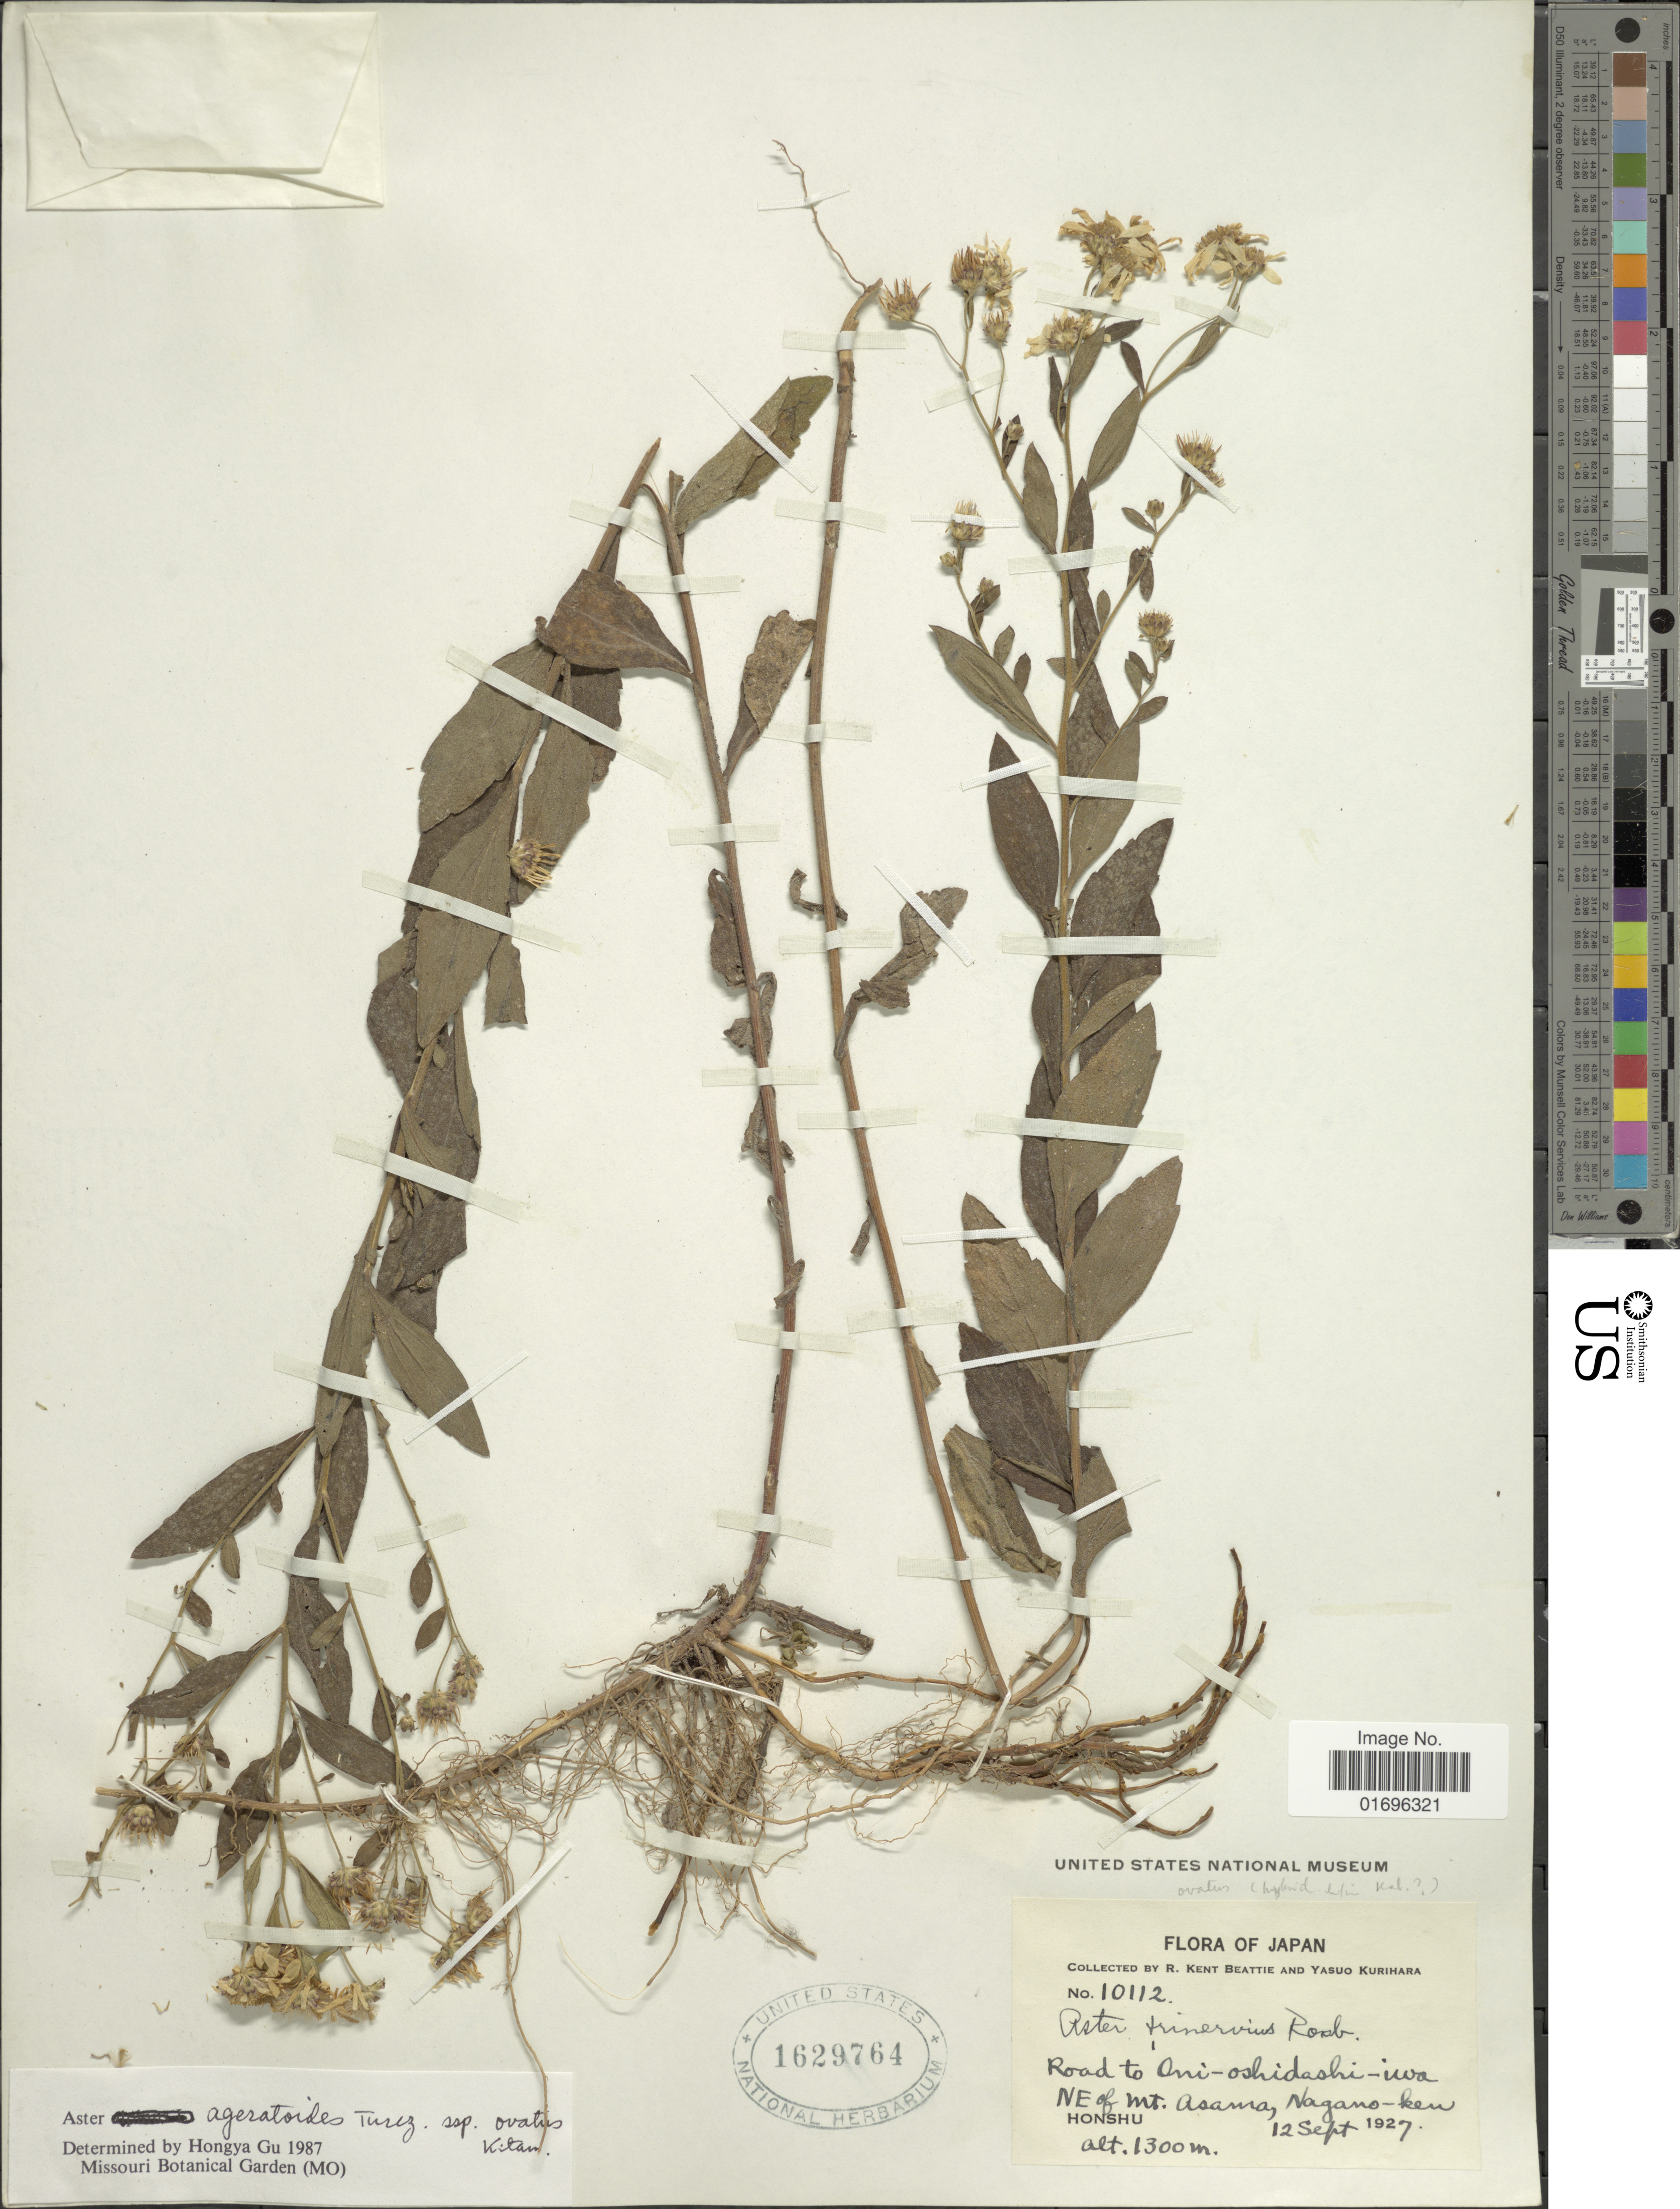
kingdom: Plantae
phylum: Tracheophyta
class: Magnoliopsida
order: Asterales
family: Asteraceae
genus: Aster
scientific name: Aster ageratoides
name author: Turcz.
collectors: R. K. Beattie & Y. Kurihara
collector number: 10112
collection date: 1927-09-12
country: Japan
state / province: Nagano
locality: Road to Oni-oshidashi-iwa NE of Mt. Asama, Nagano-ken. Honshu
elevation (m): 1300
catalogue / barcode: US 1629764